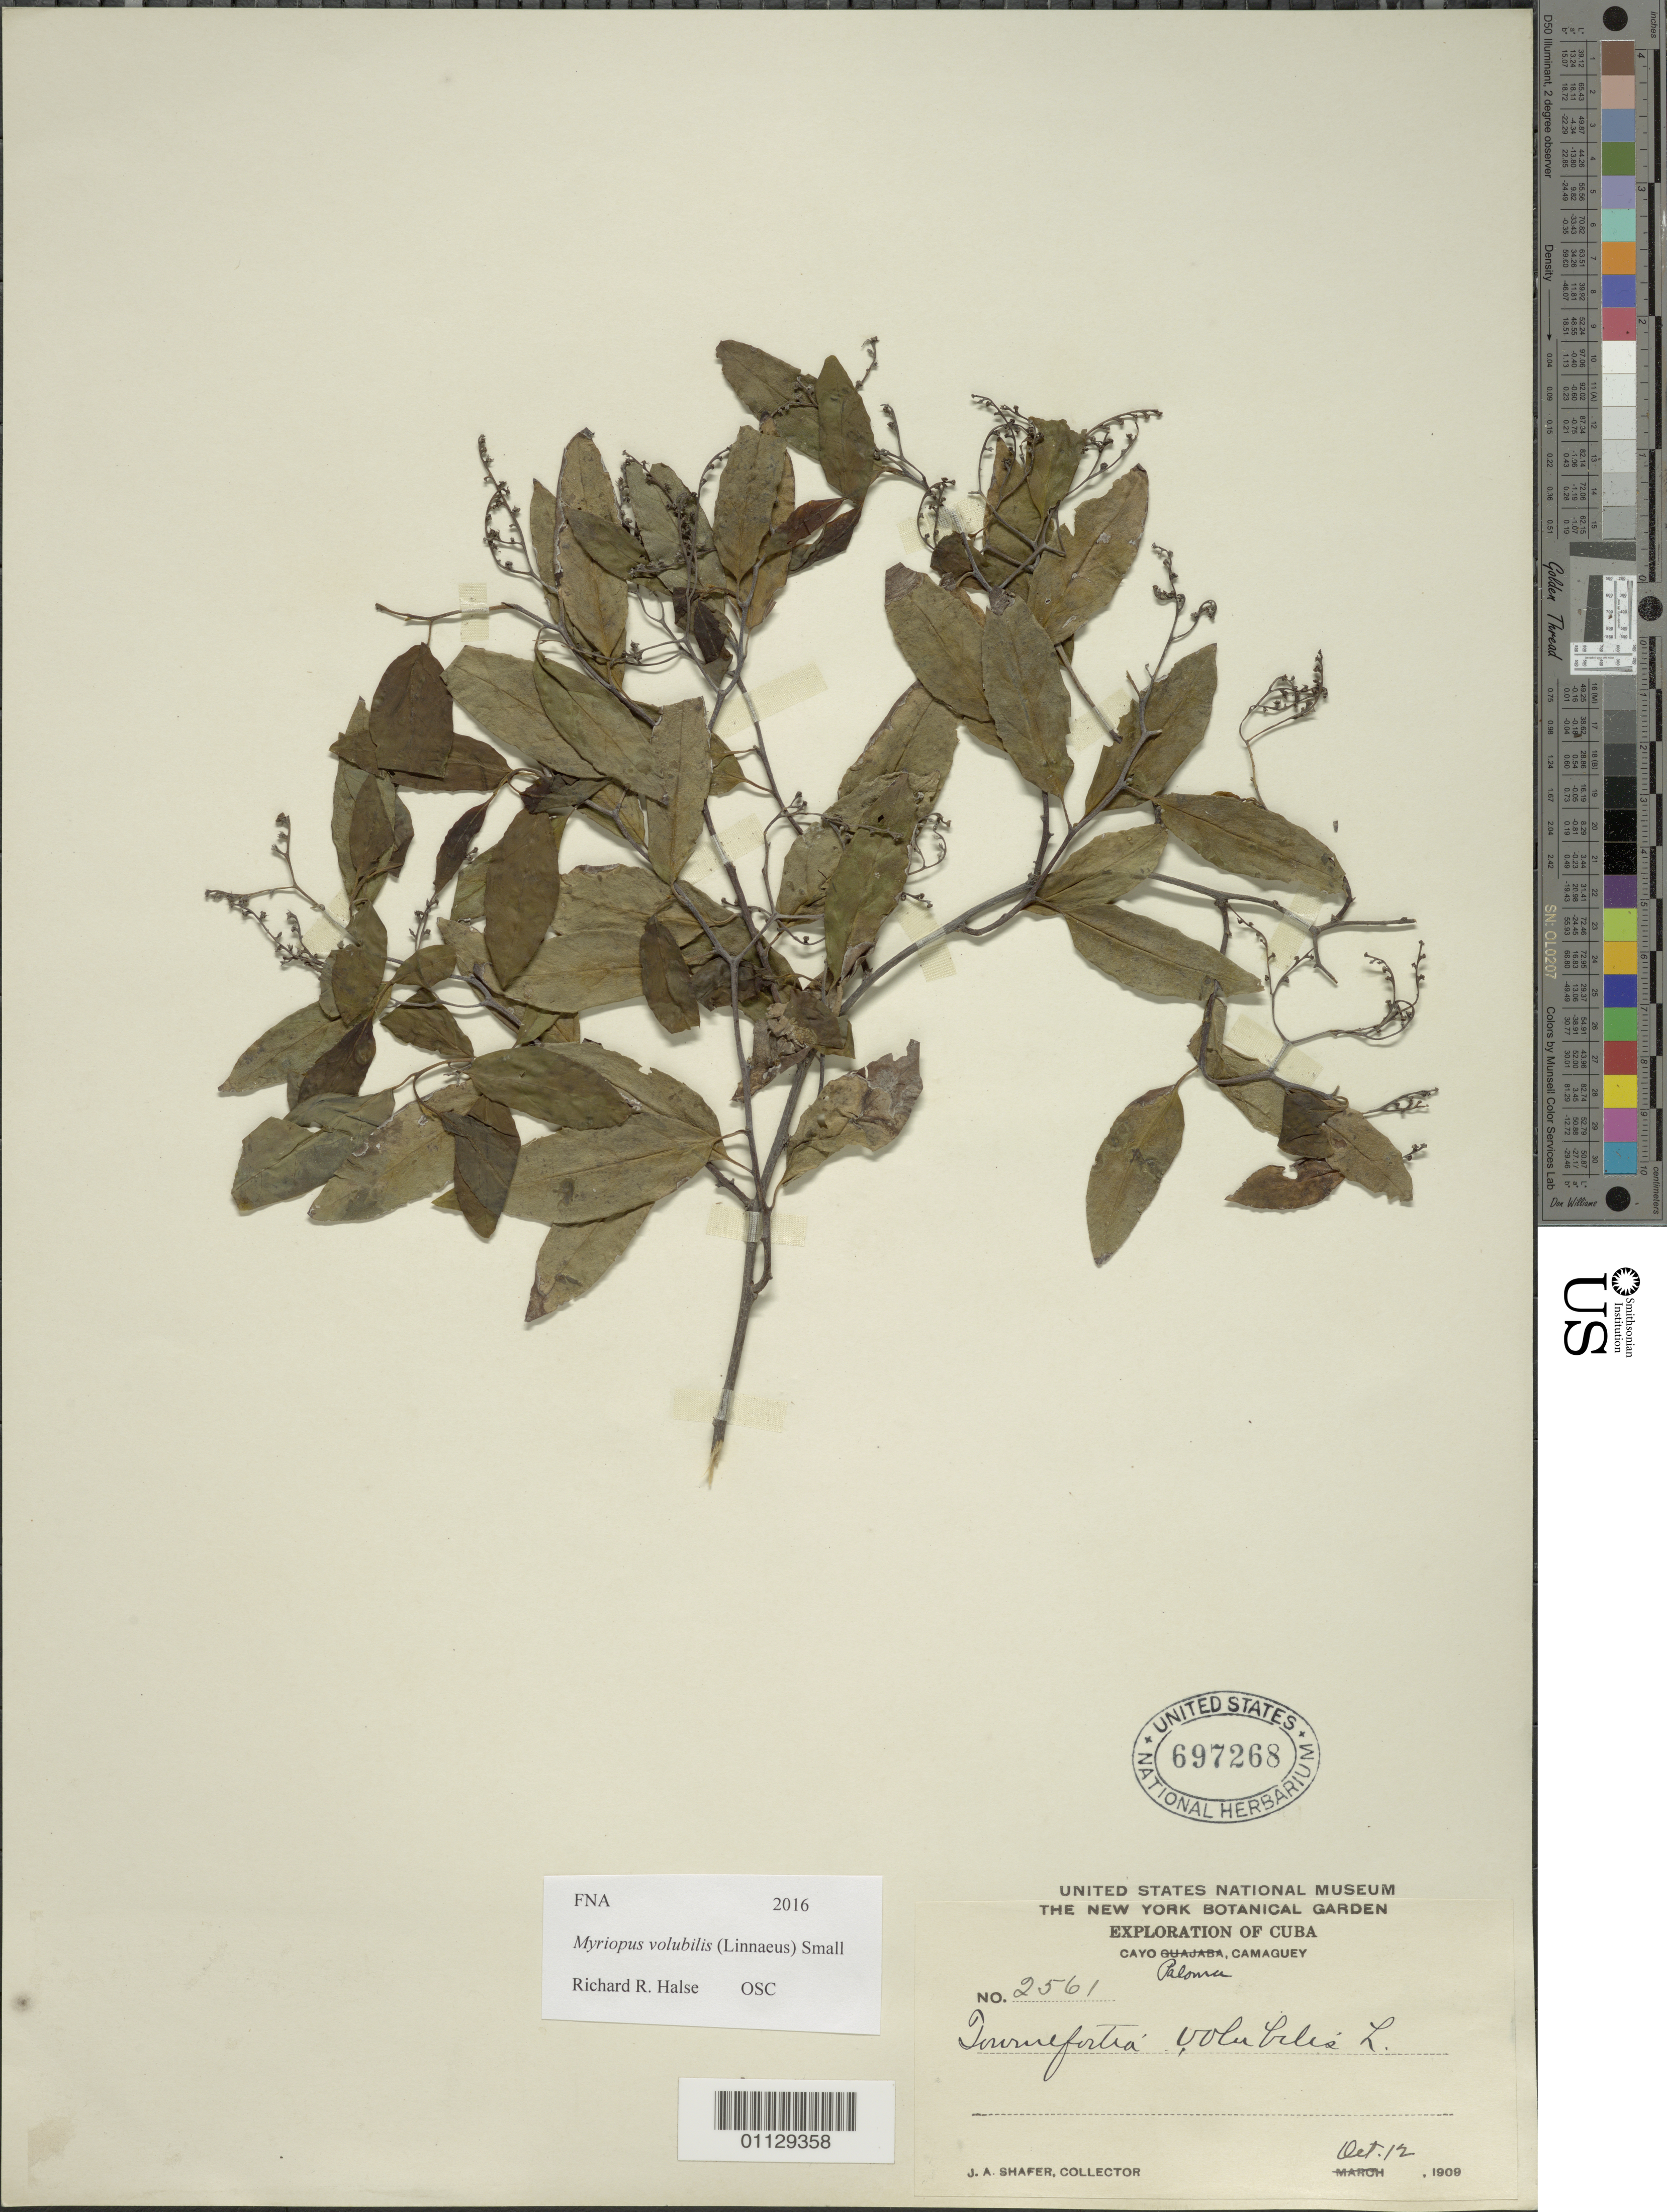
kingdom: Plantae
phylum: Tracheophyta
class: Magnoliopsida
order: Boraginales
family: Heliotropiaceae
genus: Tournefortia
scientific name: Tournefortia volubilis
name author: L.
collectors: J. A. Shafer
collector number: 2561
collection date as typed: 12 Mar 1909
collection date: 1909-03-12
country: Cuba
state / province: Camagüey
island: Cuba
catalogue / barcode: US 697268